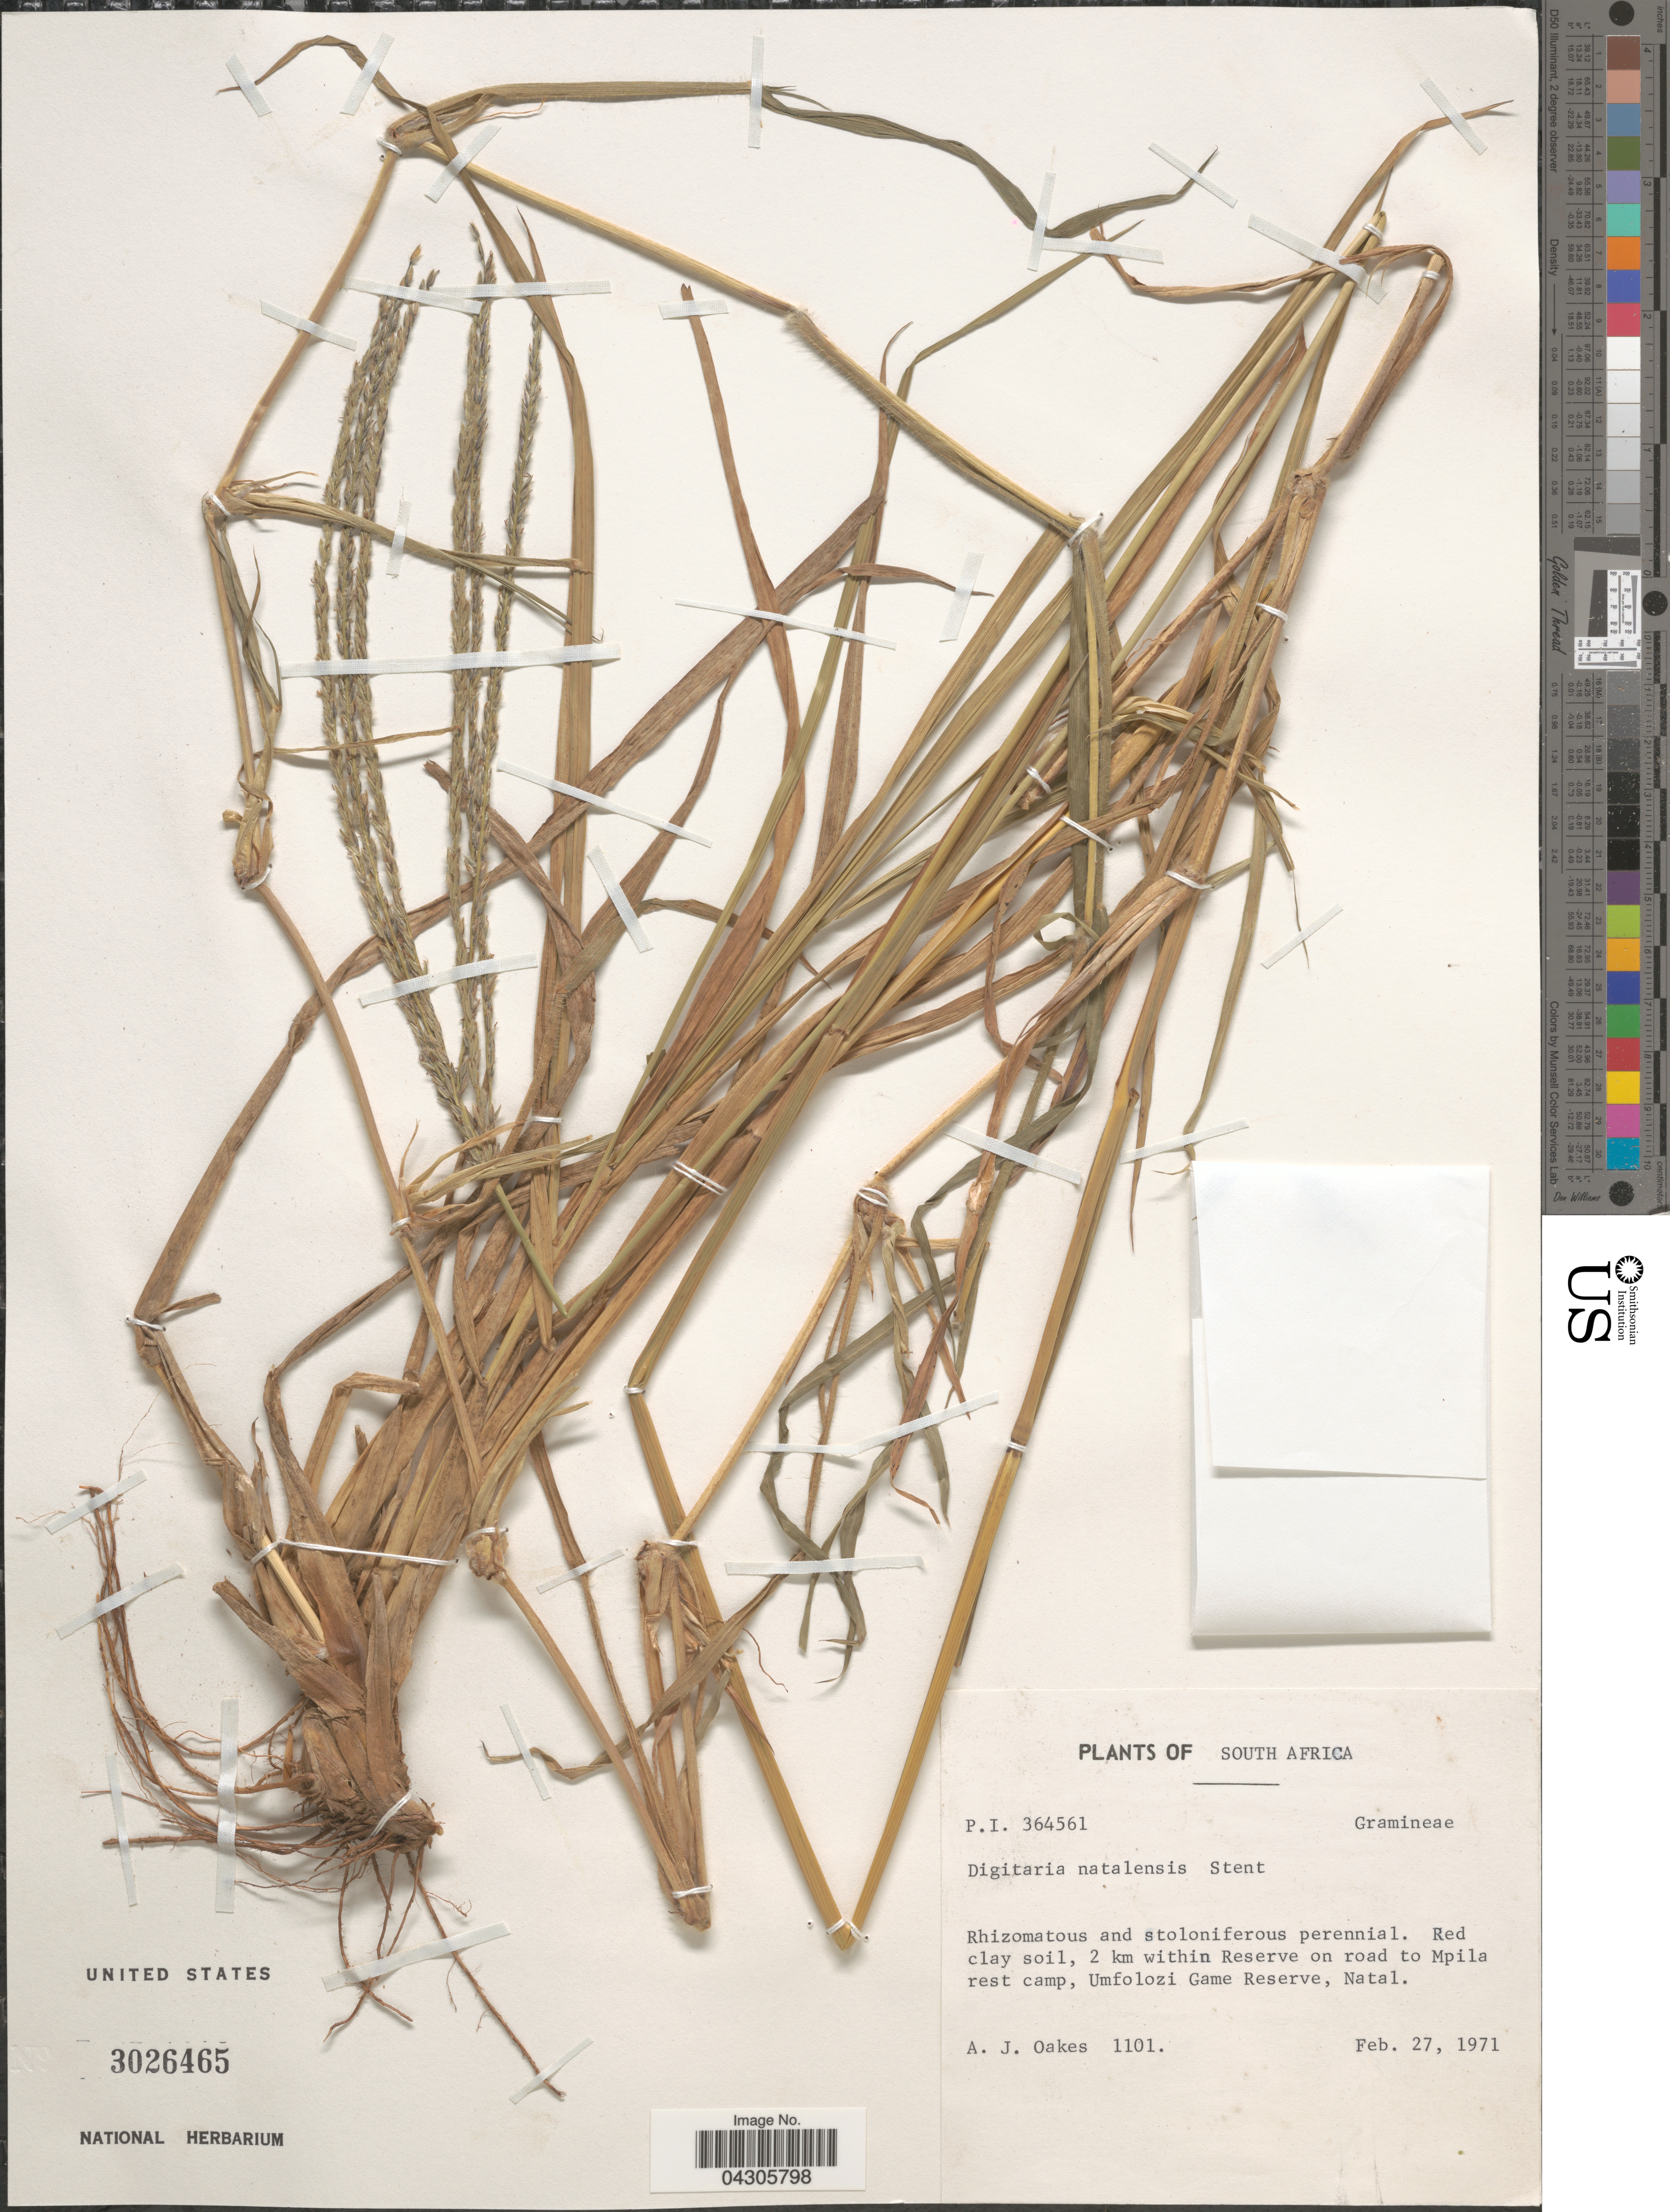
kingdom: Plantae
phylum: Tracheophyta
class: Liliopsida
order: Poales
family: Poaceae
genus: Digitaria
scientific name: Digitaria natalensis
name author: Stent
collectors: A. Oakes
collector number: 1101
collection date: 1971-02-27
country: South Africa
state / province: KwaZulu-Natal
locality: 2 km within Reserve on road to Mpila rest camp, Umfolozi Game Reserve, Natal.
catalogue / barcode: US 3026465